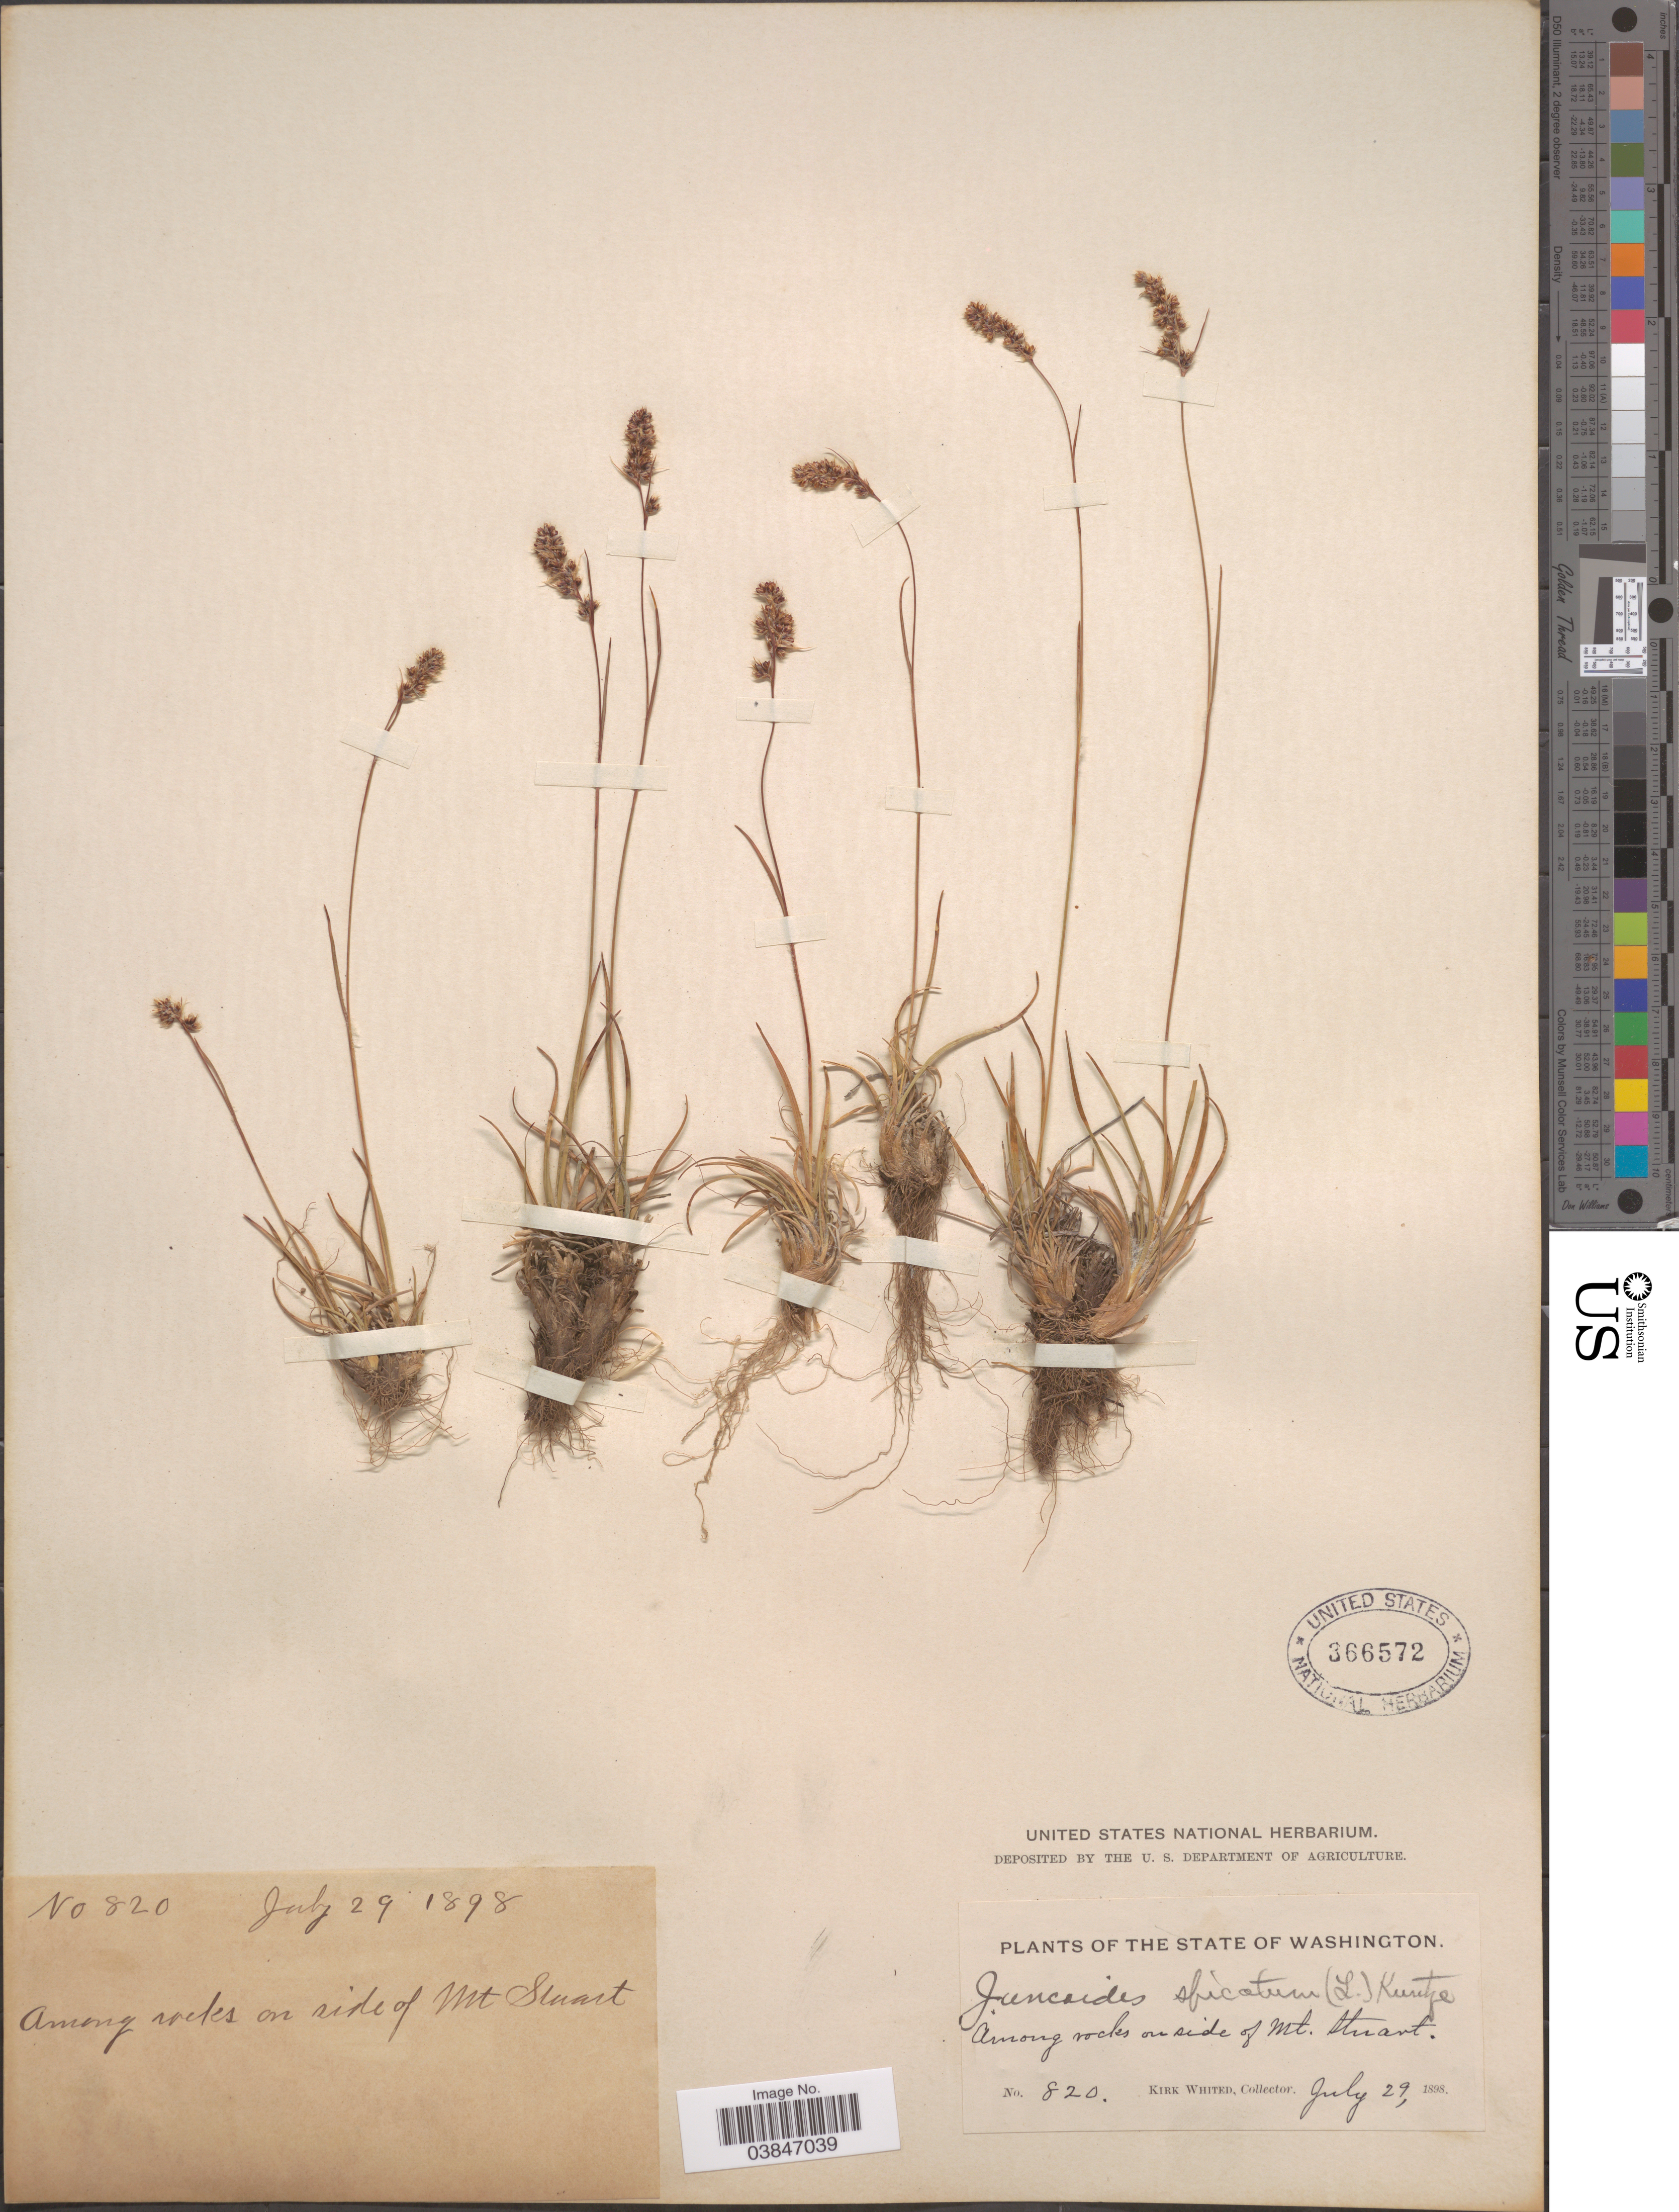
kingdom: Plantae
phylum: Tracheophyta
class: Liliopsida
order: Poales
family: Juncaceae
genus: Luzula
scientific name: Luzula spicata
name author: (L.) DC.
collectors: K. Whited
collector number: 820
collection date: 1898-07-29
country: United States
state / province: Washington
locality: Among rocks on side of Mt. Stuart.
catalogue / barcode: US 366572